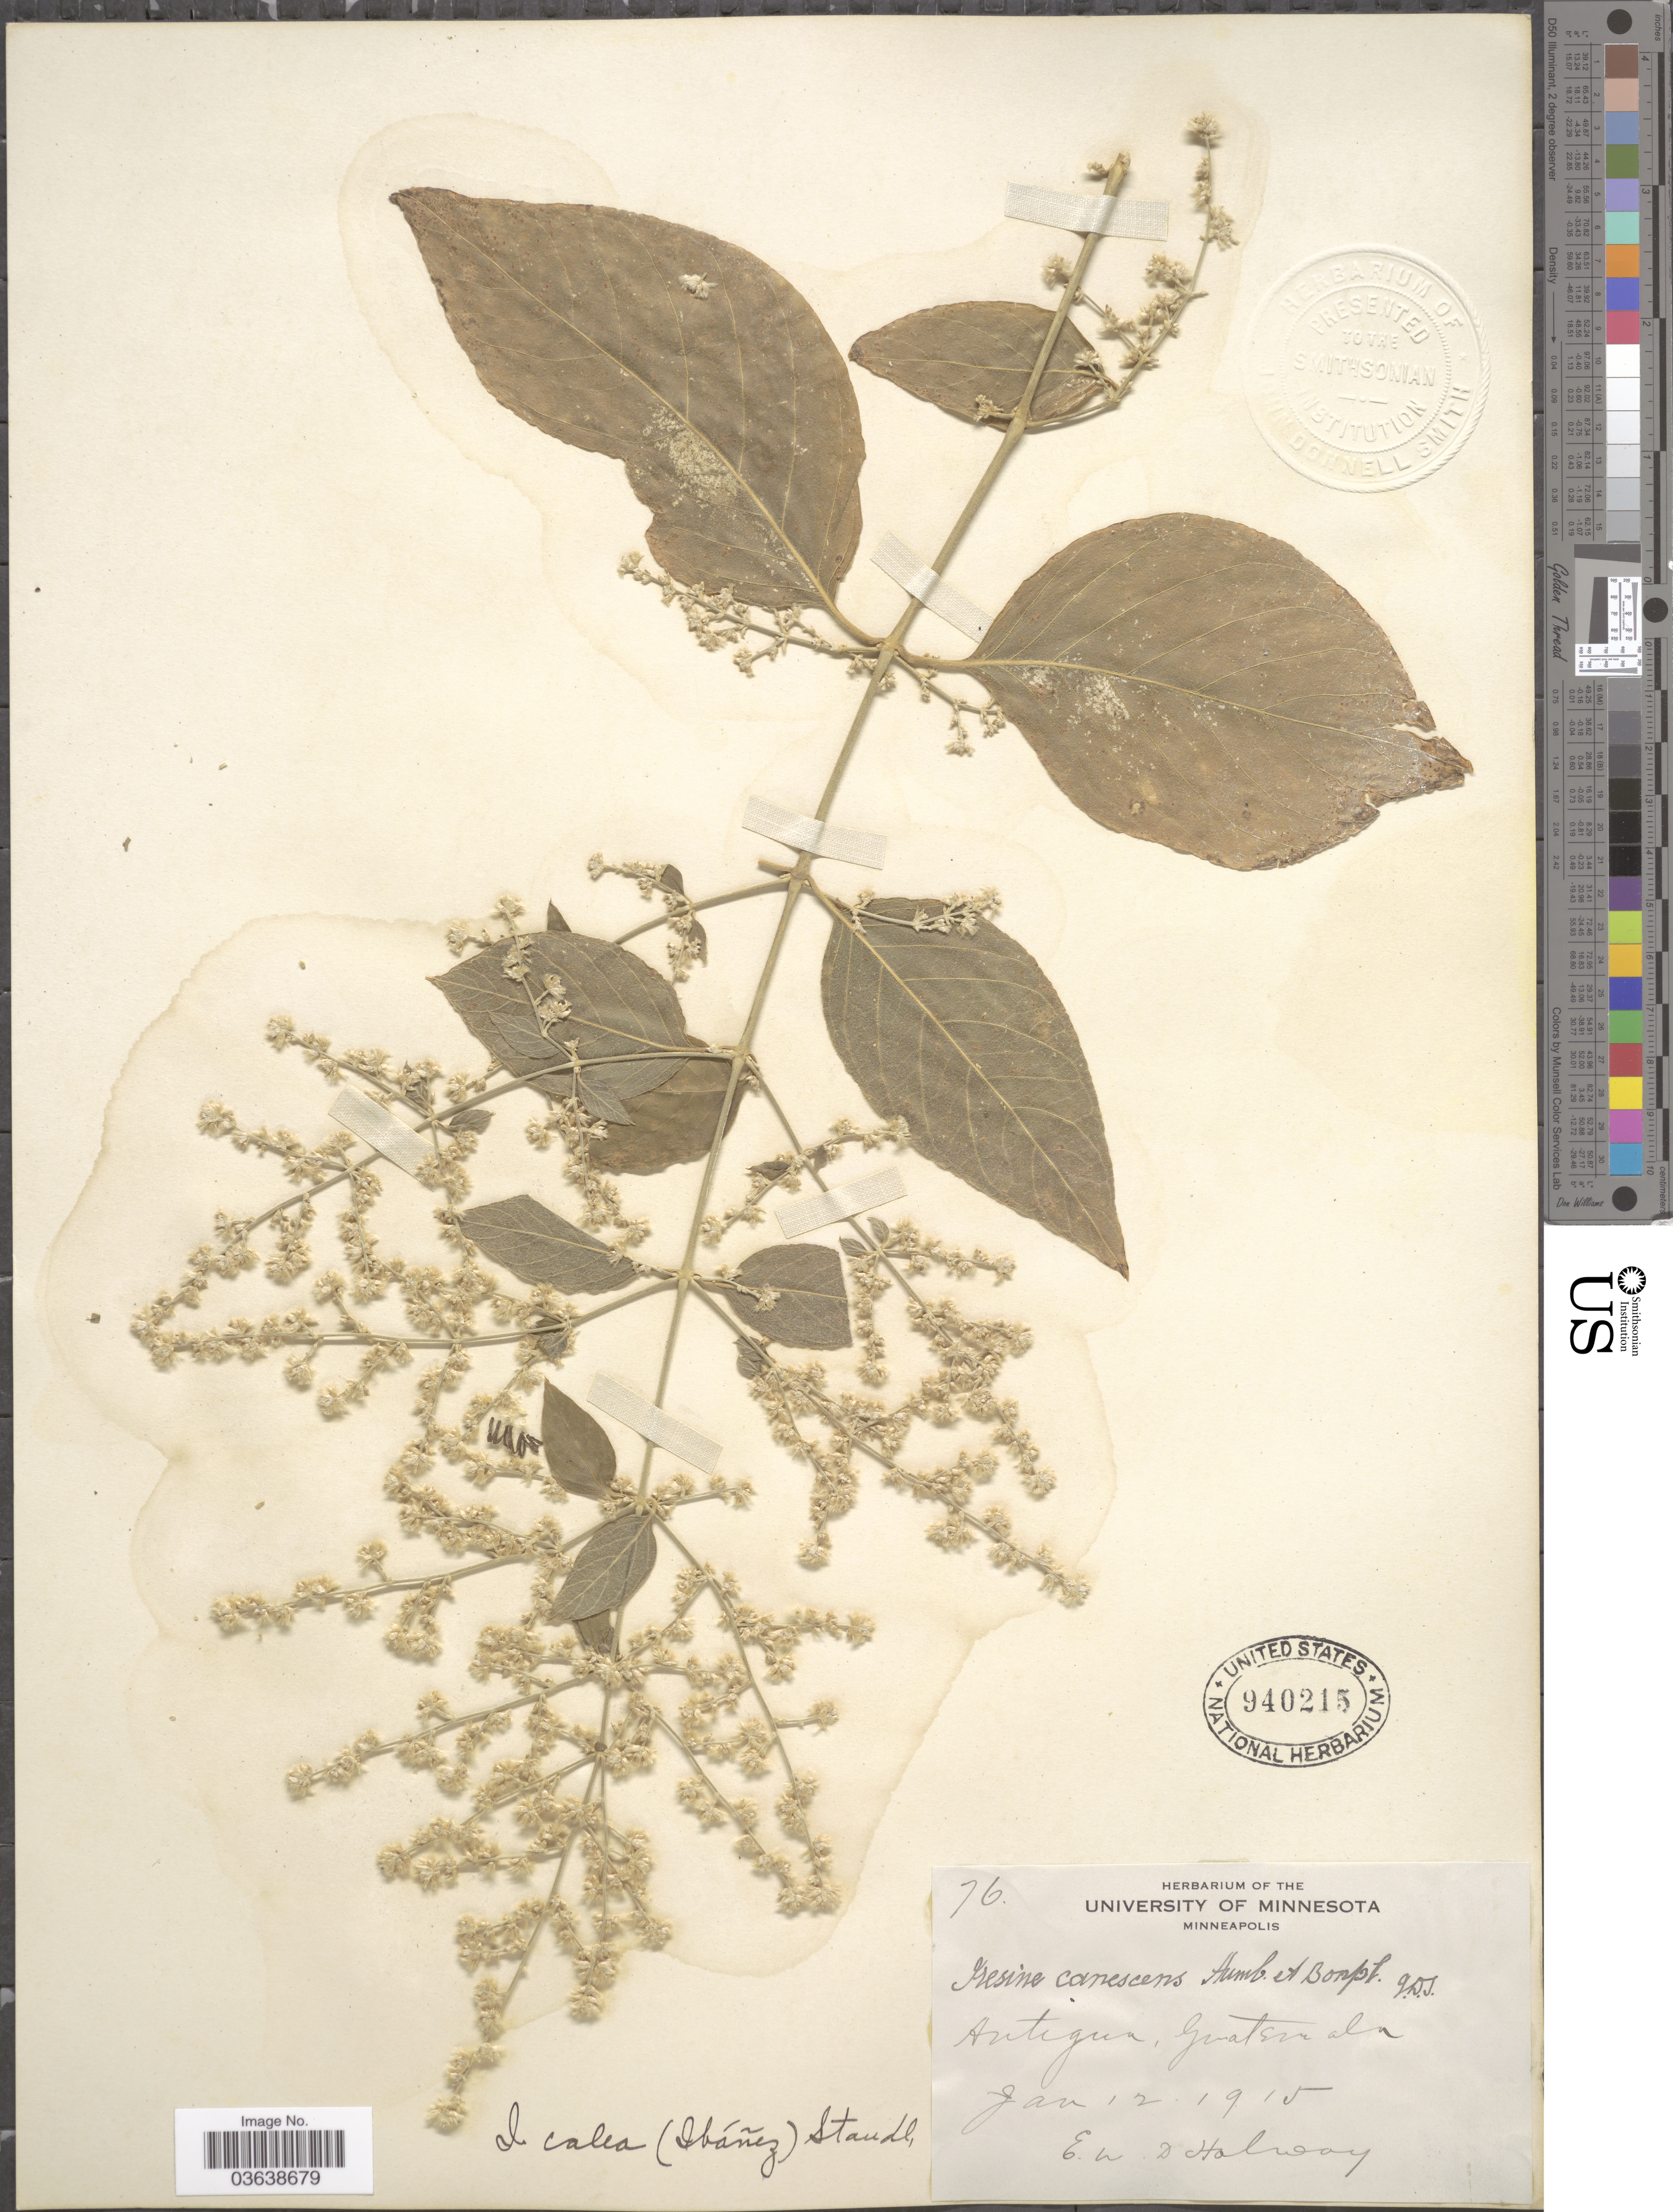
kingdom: Plantae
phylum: Tracheophyta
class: Magnoliopsida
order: Caryophyllales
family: Amaranthaceae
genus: Iresine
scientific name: Iresine calea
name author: (Ibáñez) Standl.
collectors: E. W. D. Holway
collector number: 76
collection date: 1915-01-12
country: Guatemala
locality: Antigua.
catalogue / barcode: US 940215